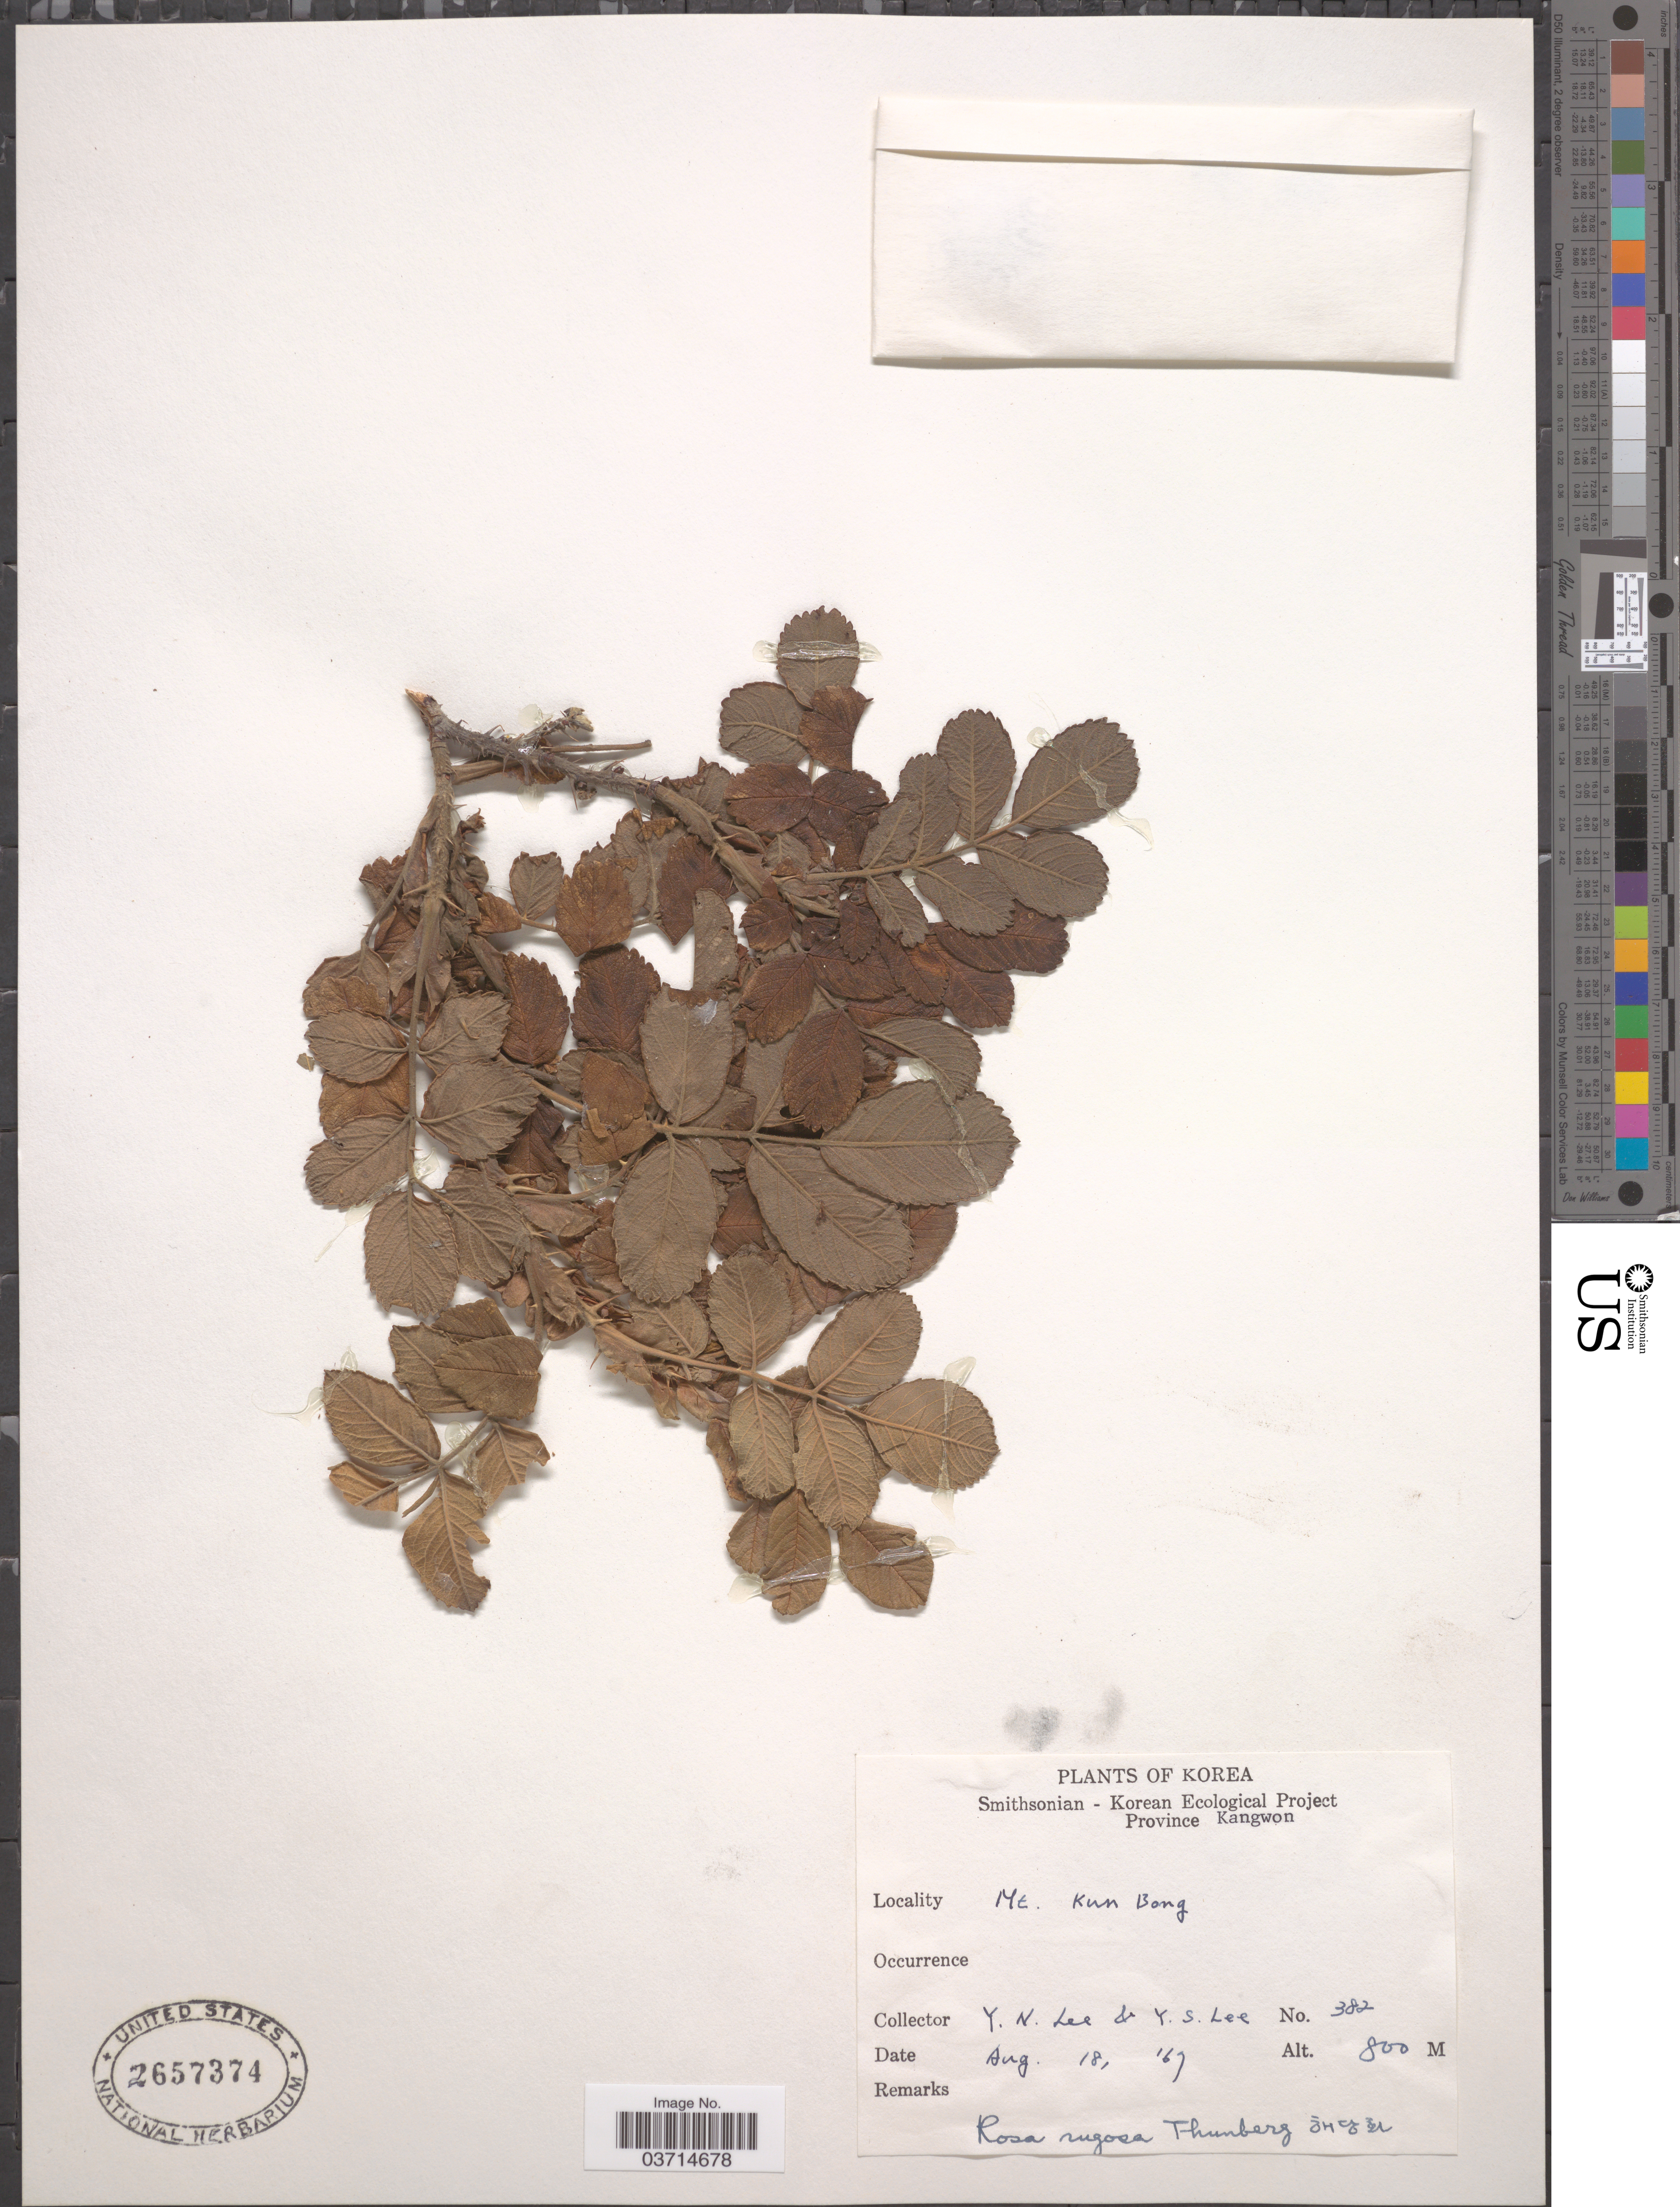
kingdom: Plantae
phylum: Tracheophyta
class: Magnoliopsida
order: Rosales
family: Rosaceae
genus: Rosa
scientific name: Rosa rugosa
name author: Thunb.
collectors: Y. N. Lee & Y. S. Lee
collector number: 382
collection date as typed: Transcribed d/m/y: 18/8/67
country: North Korea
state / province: Kangwon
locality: Mt. Kun Bong.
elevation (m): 800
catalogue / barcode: US 2657374